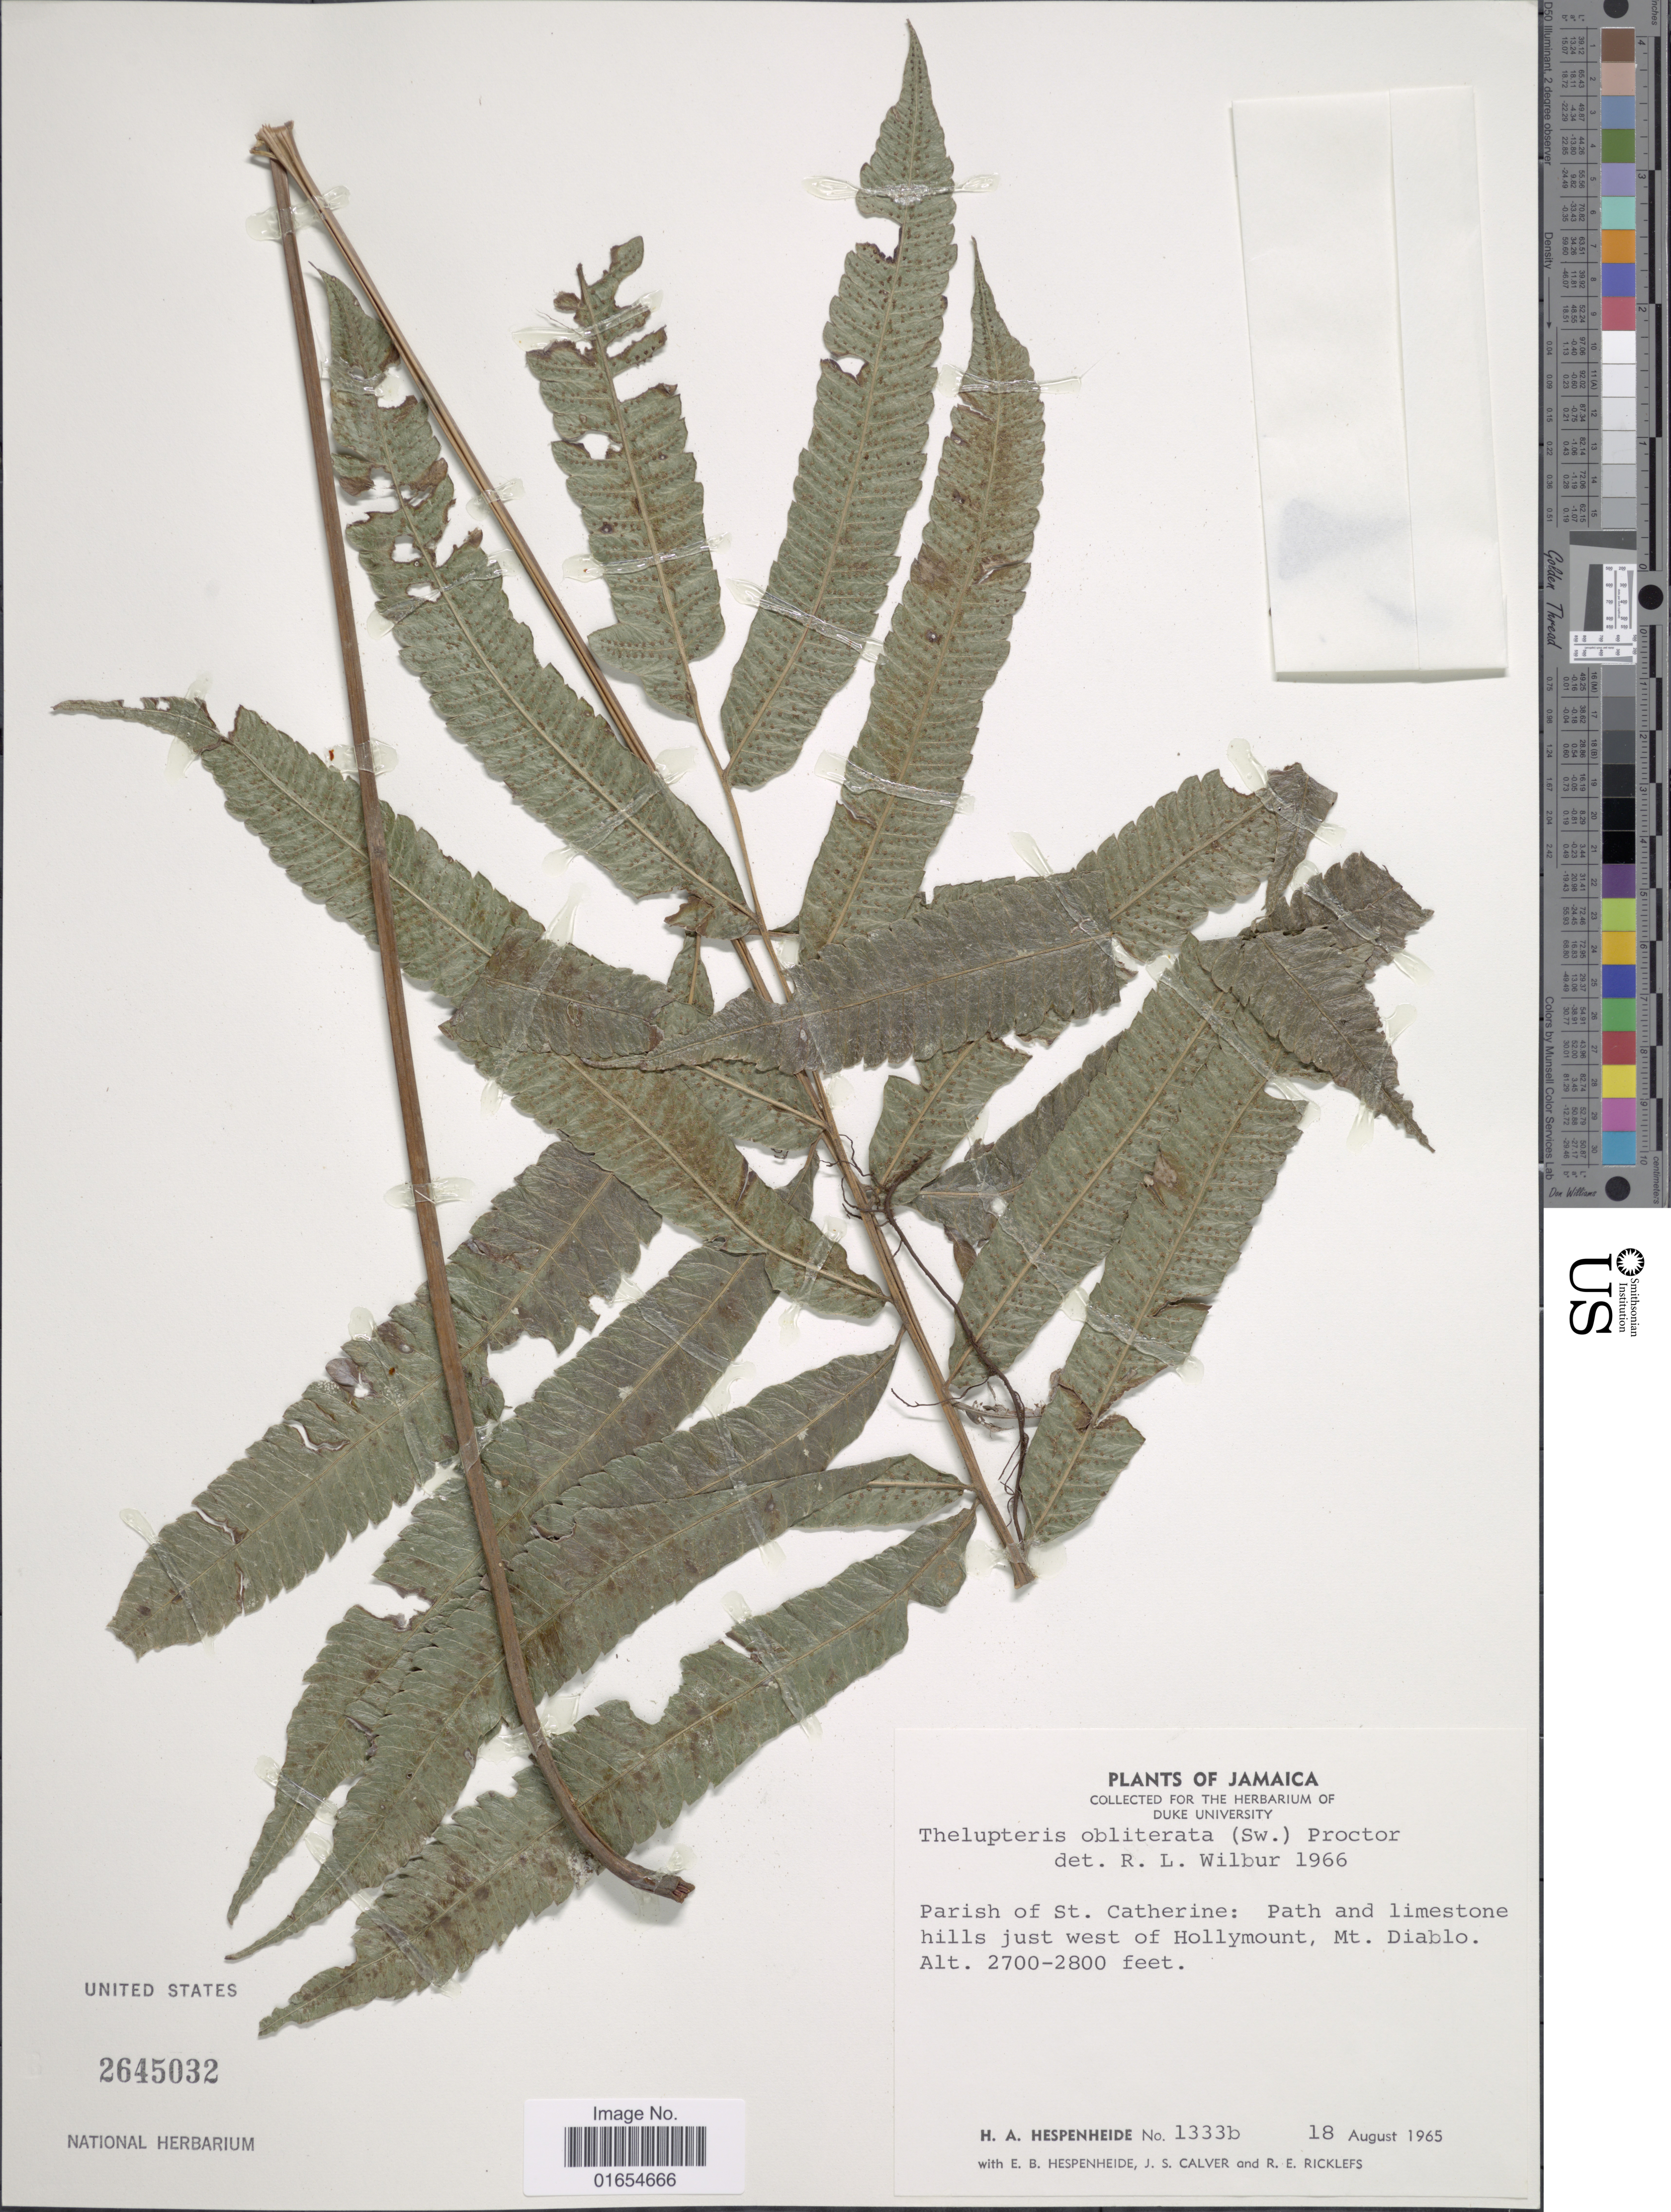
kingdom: Plantae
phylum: Tracheophyta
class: Polypodiopsida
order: Polypodiales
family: Thelypteridaceae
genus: Goniopteris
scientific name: Goniopteris obliterata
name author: (Sw.) C. Presl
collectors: H. A. Hespenheide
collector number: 1333b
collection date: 1965-08-18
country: Jamaica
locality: Parish of St. Catherine: Path and limestone hills just west of Hollymount, Mt. Diablo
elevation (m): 823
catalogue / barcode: US 2645032